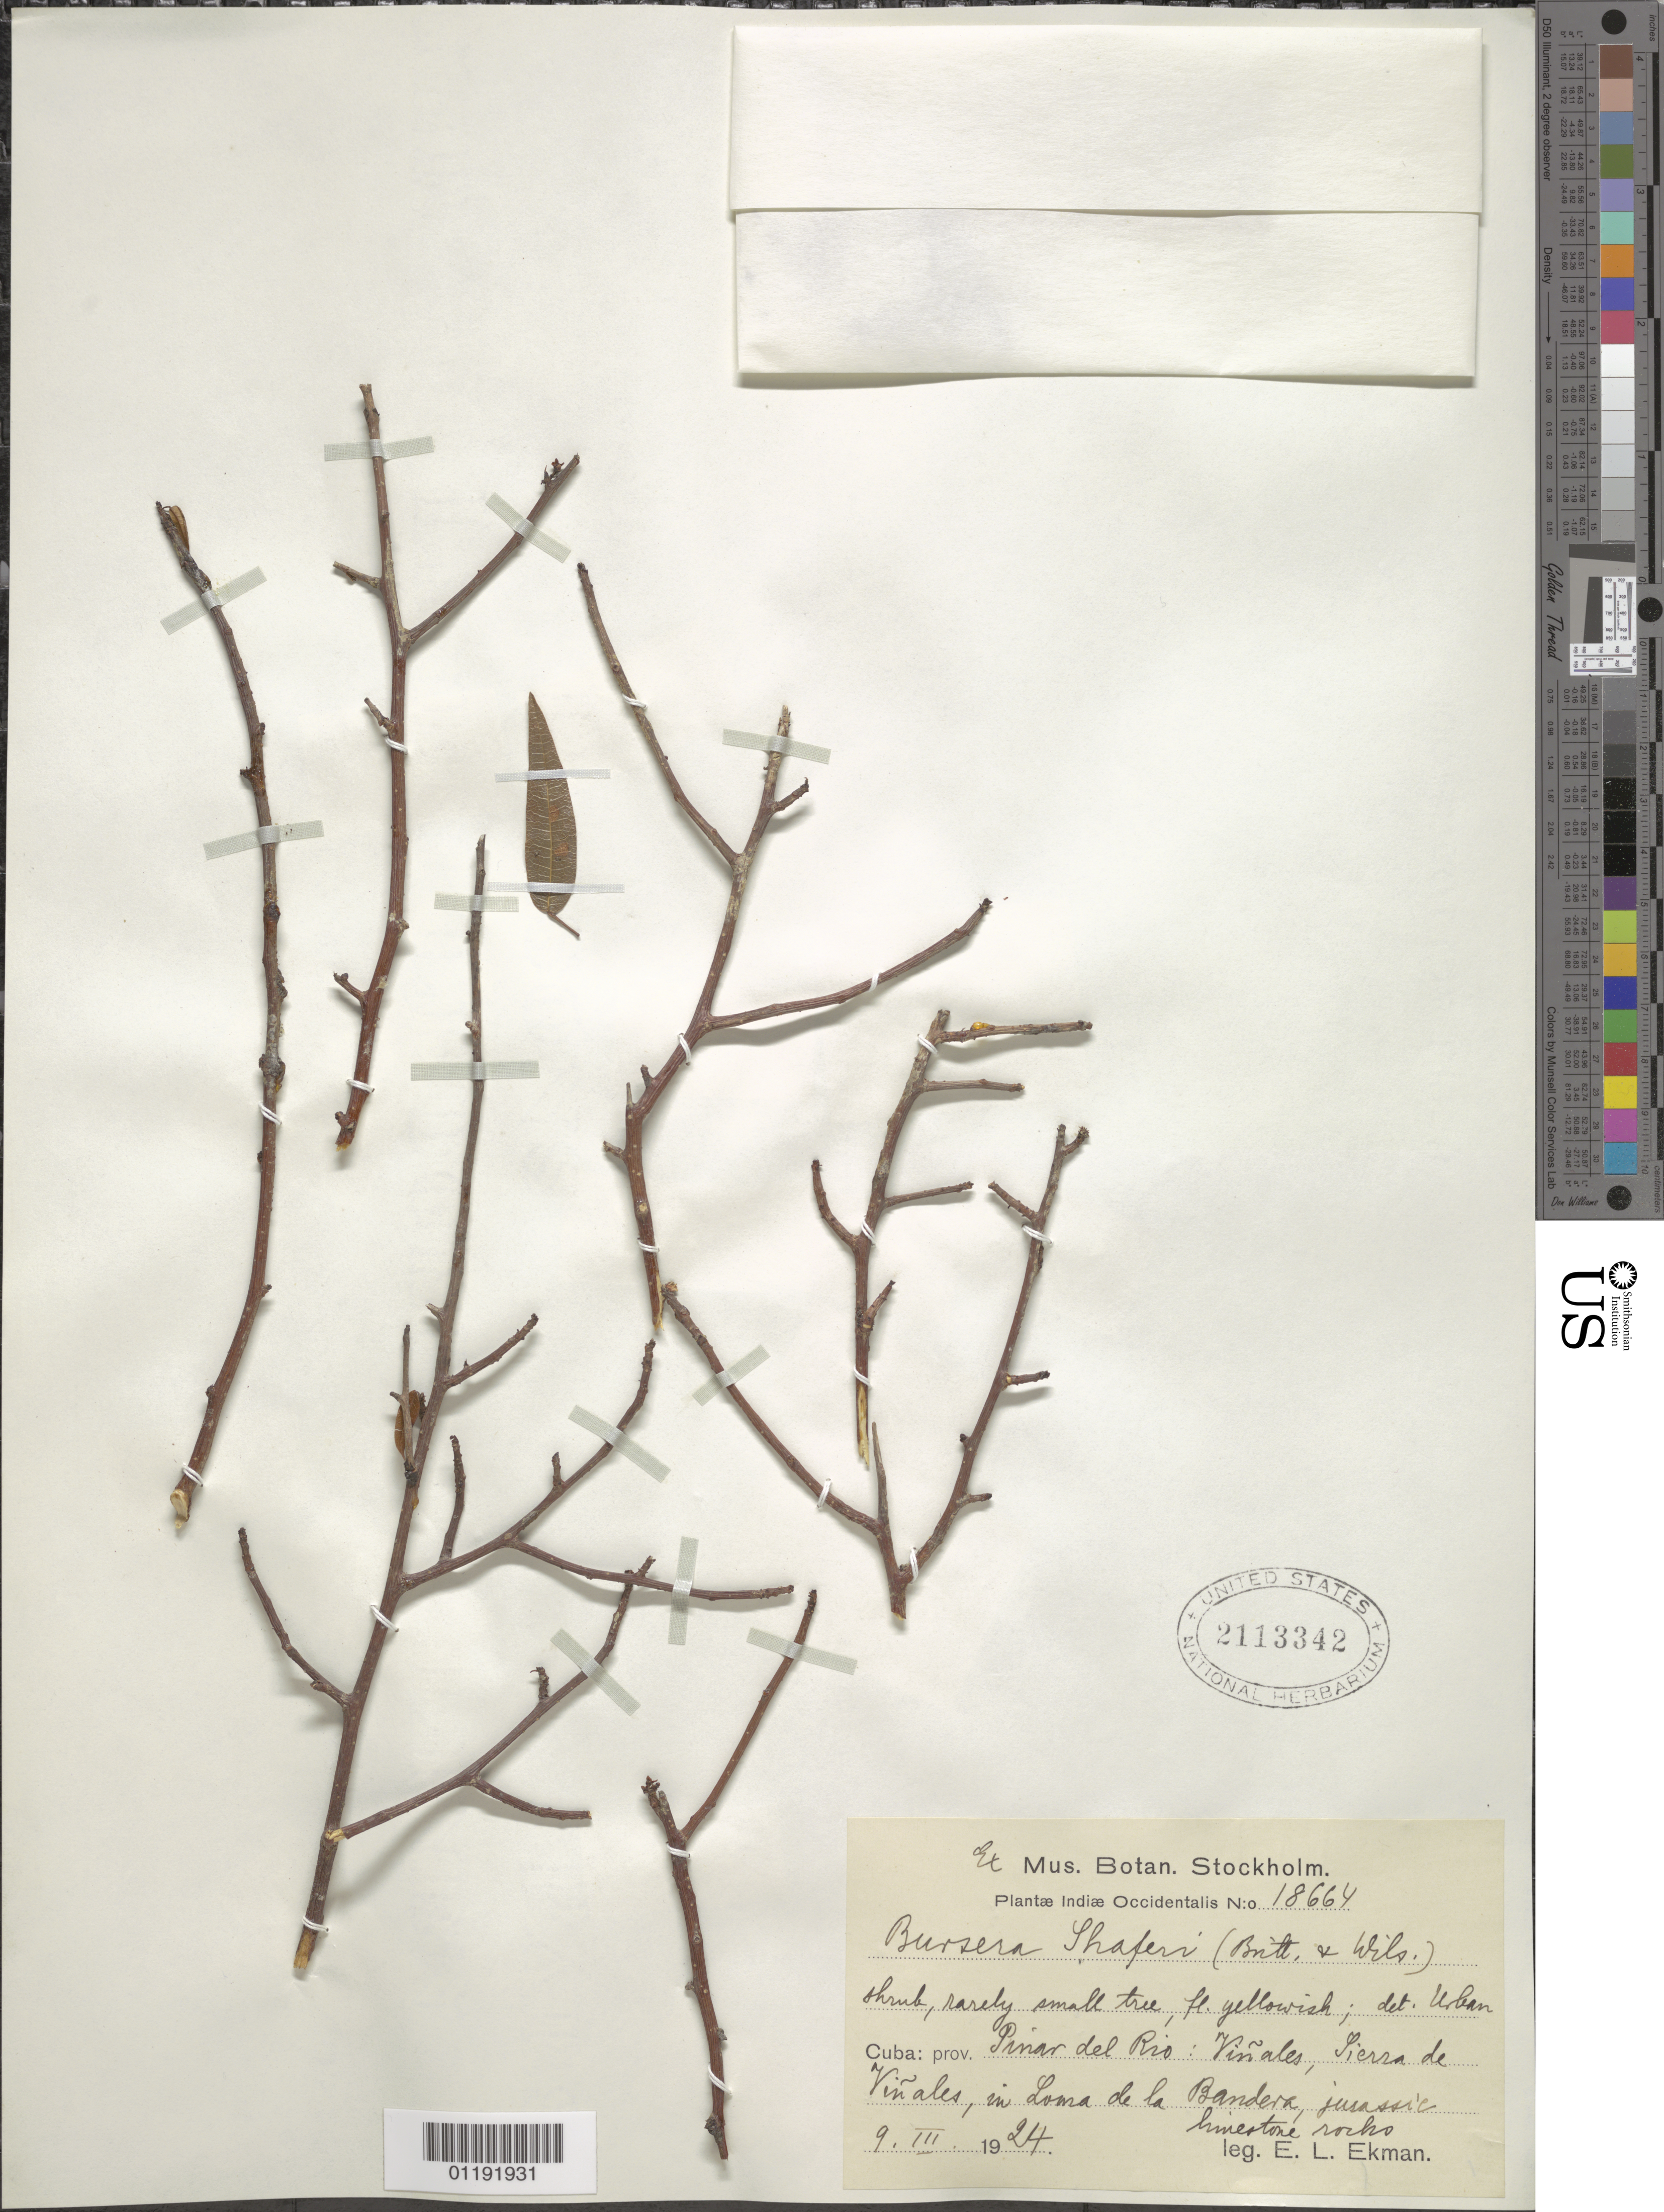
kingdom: Plantae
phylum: Tracheophyta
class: Magnoliopsida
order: Sapindales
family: Burseraceae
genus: Bursera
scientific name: Bursera shaferi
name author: (Britton & P. Wilson) Urb.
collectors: E. L. Ekman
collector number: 18664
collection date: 1924-03-09 or 1924-09-03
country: Cuba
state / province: Pinar del Rio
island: Cuba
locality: Vinales, Sierra de Vinales, Loma de la Bandera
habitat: Mt, jurassic limestone rocks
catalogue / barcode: US 2113342